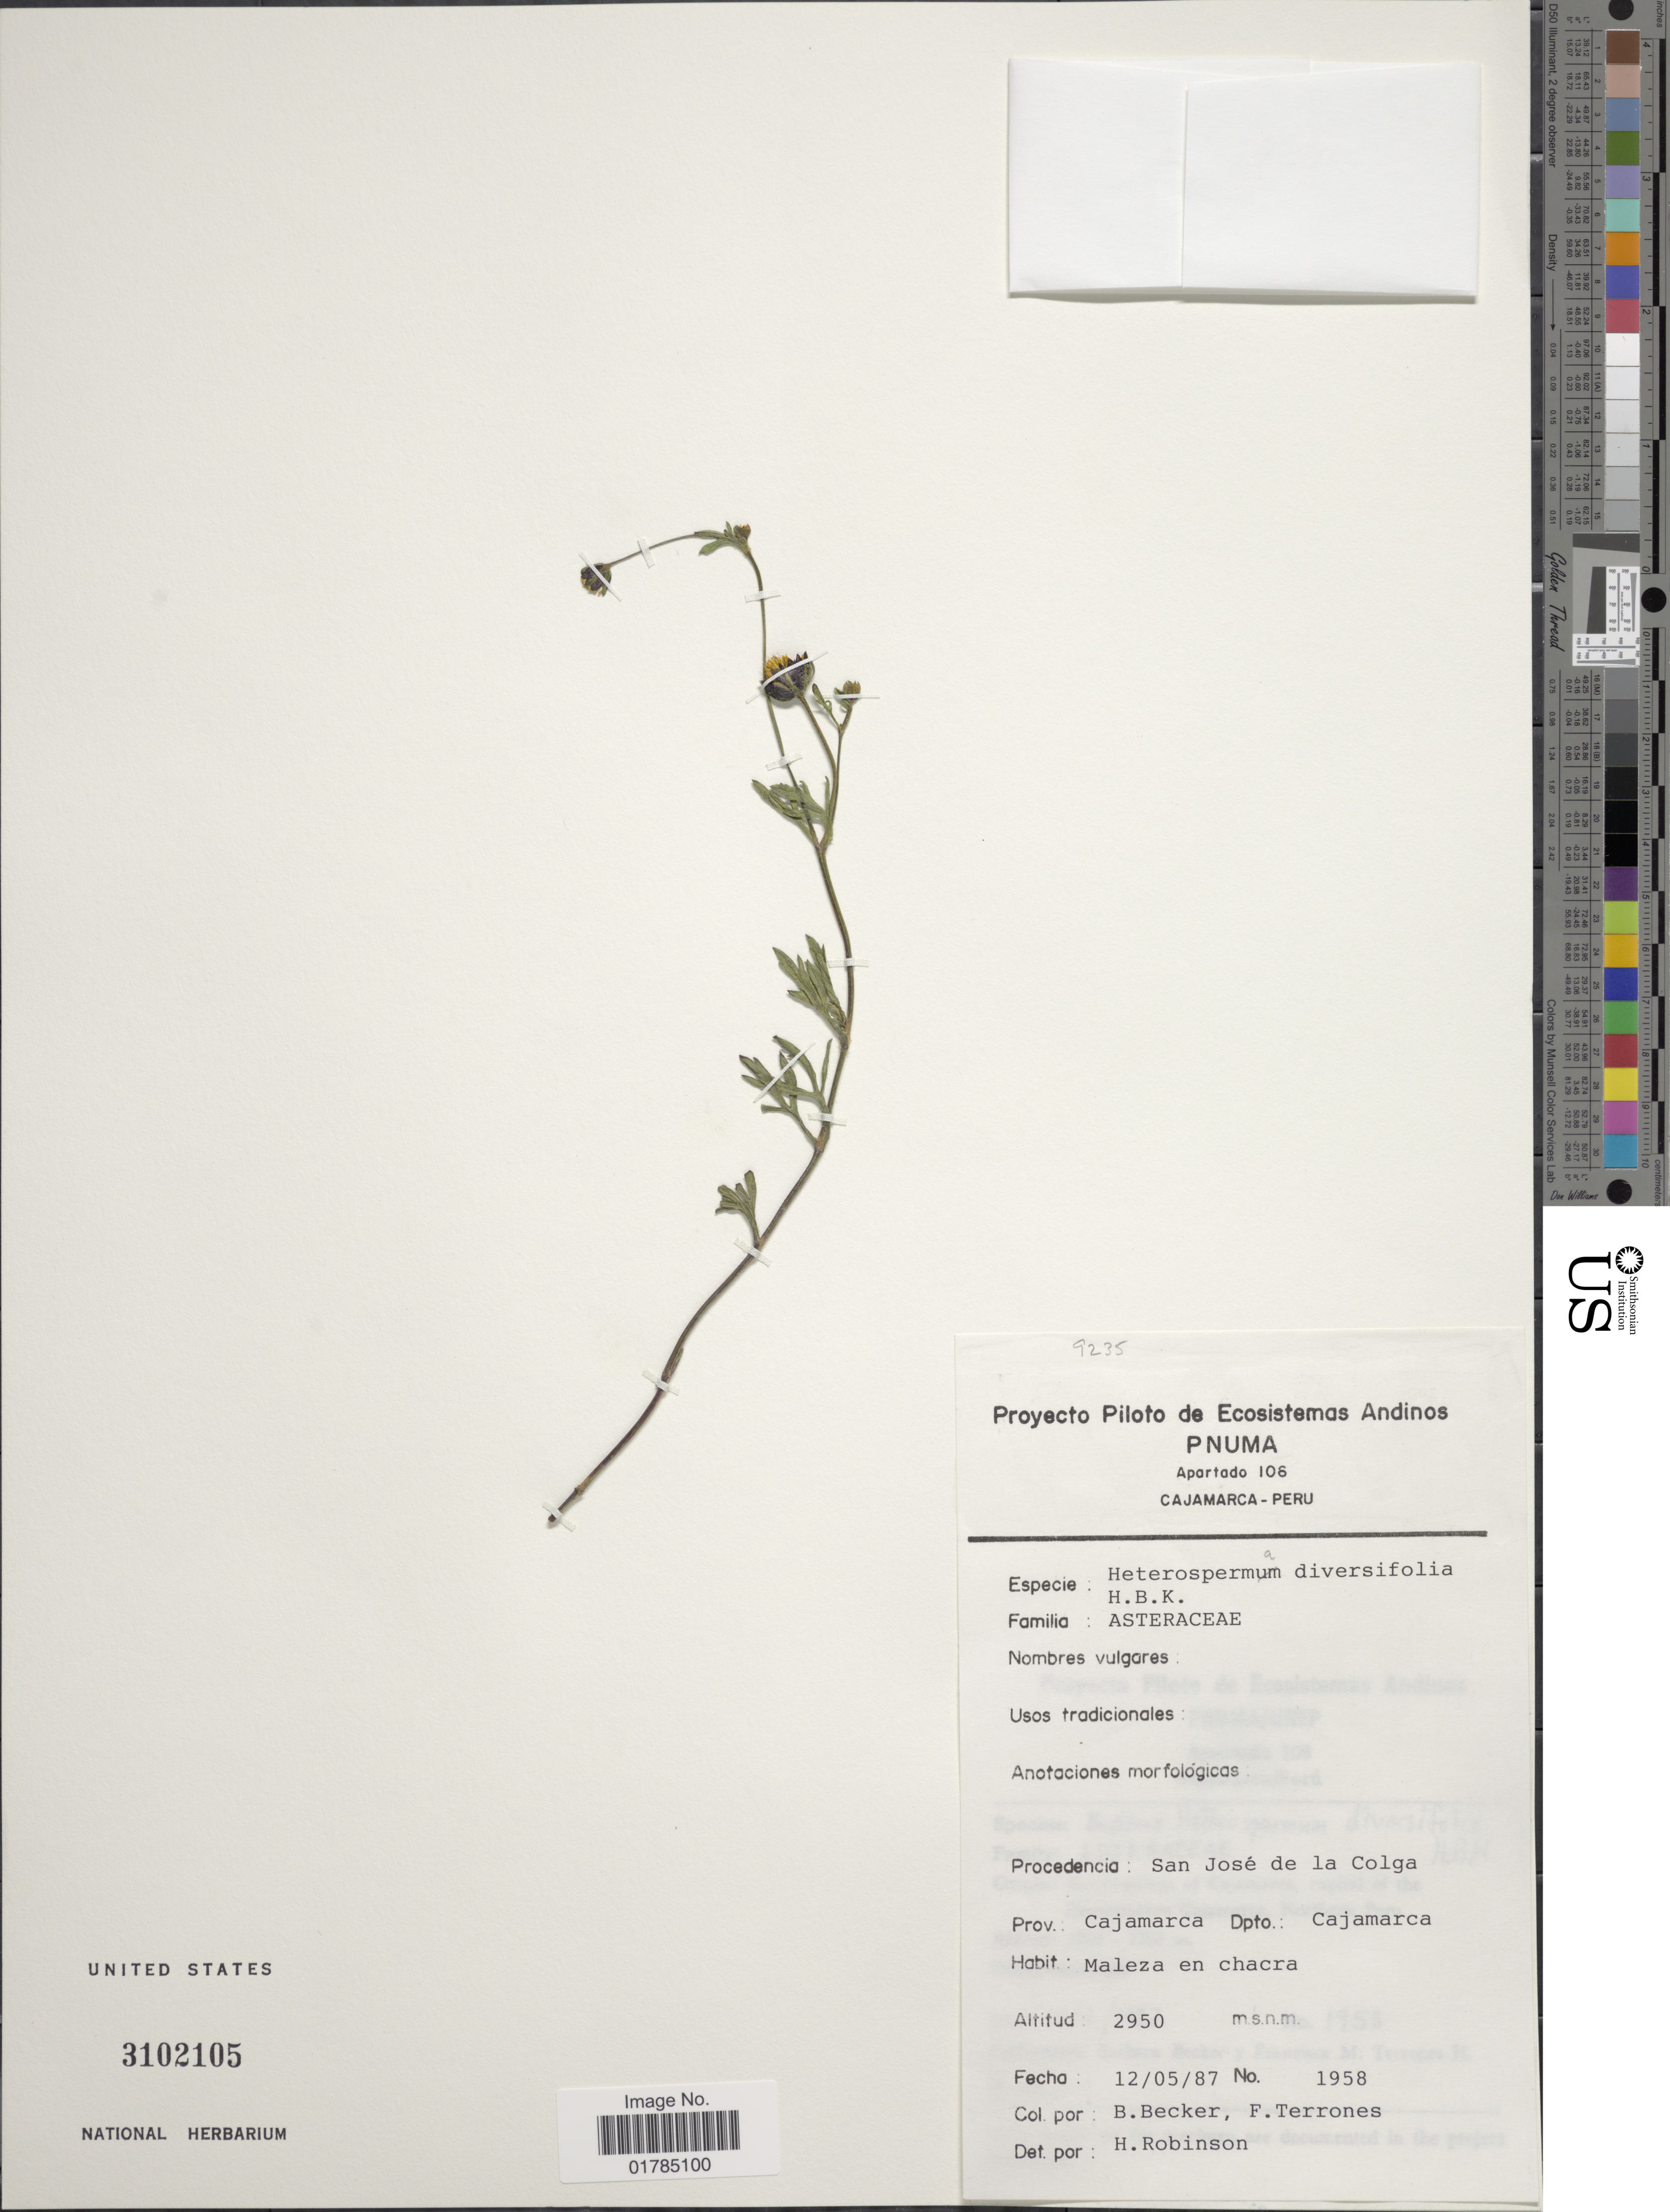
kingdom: Plantae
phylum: Tracheophyta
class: Magnoliopsida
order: Asterales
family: Asteraceae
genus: Heterosperma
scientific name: Heterosperma diversifolium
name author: Kunth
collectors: B. Becker & F. Terrones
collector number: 1958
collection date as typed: Transcribed d/m/y: 12/5/87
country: Peru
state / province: Cajamarca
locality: Prov. Cajamarca, San Jose de la Colga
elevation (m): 2950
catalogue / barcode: US 3102105